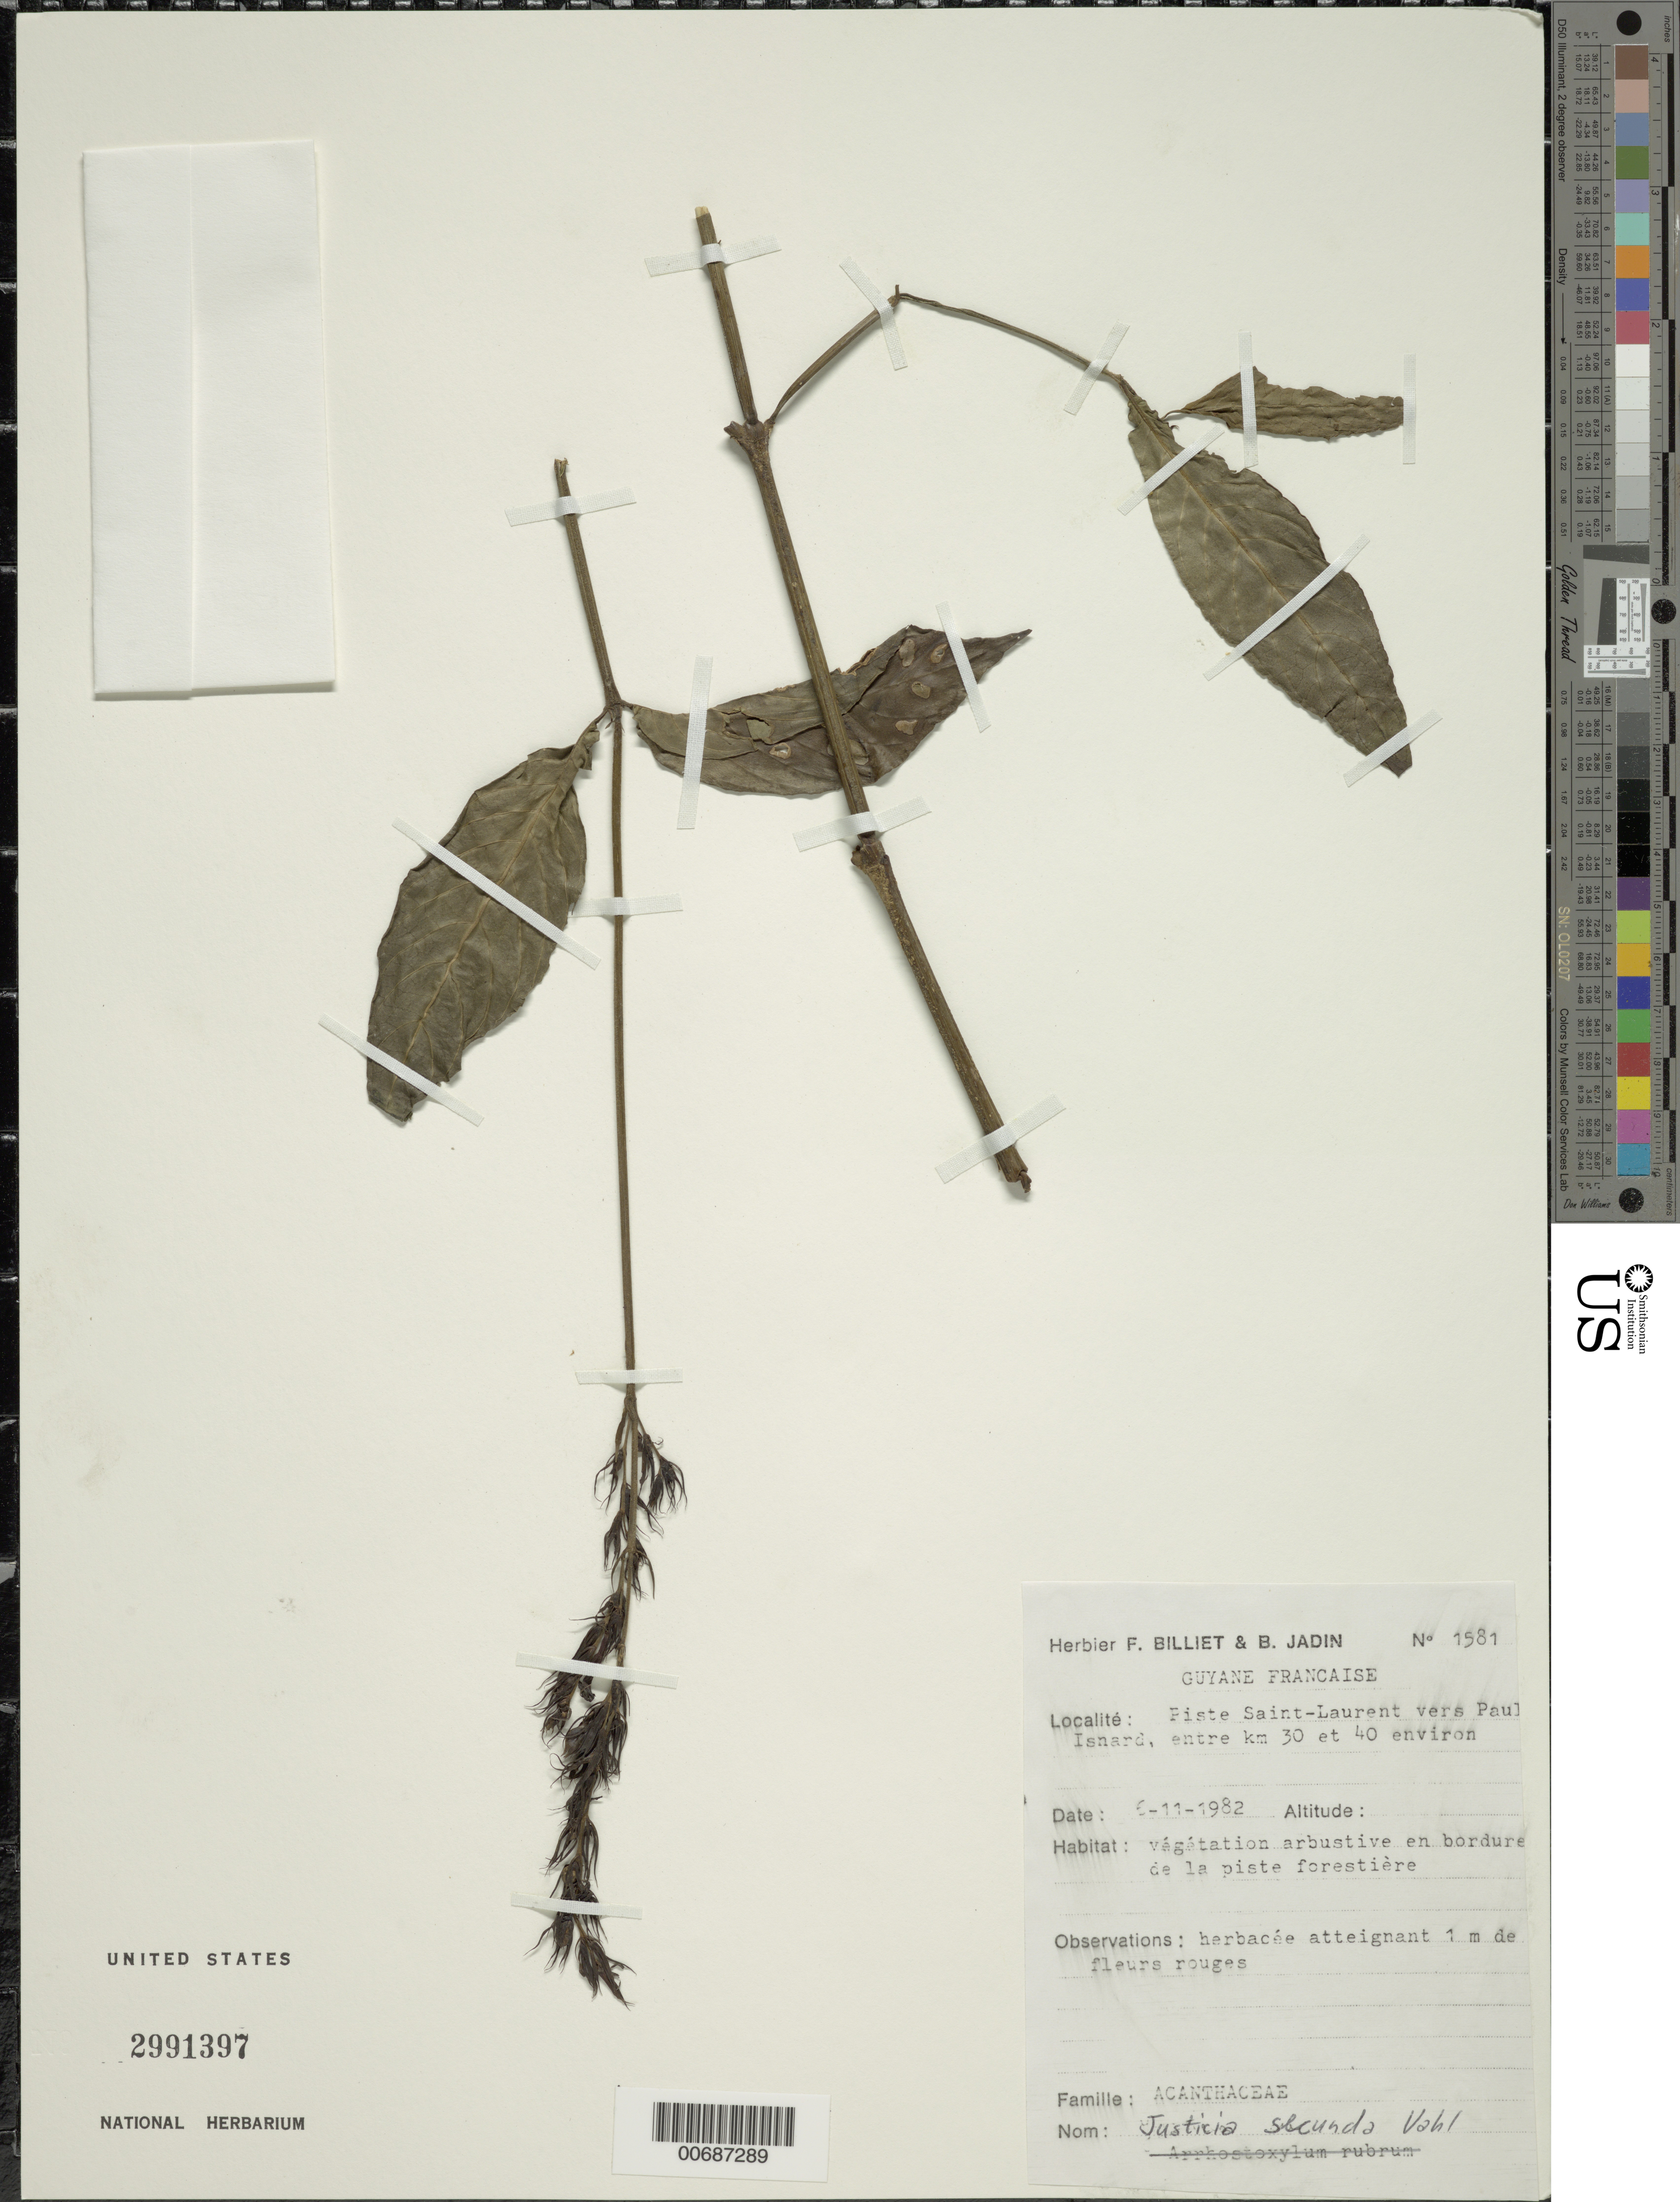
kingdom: Plantae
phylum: Tracheophyta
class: Magnoliopsida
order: Lamiales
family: Acanthaceae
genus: Justicia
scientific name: Justicia secunda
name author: Vahl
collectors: F. Billiet & B. Jadin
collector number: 1581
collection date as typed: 11-May-82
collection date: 1982-05-11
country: French Guiana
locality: Piste de St. Laurent vers Paul Isnard, entre km 30 et 40 environ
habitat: Vegetation arbustive en bordure de lapiste forestiere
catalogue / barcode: US 2991397